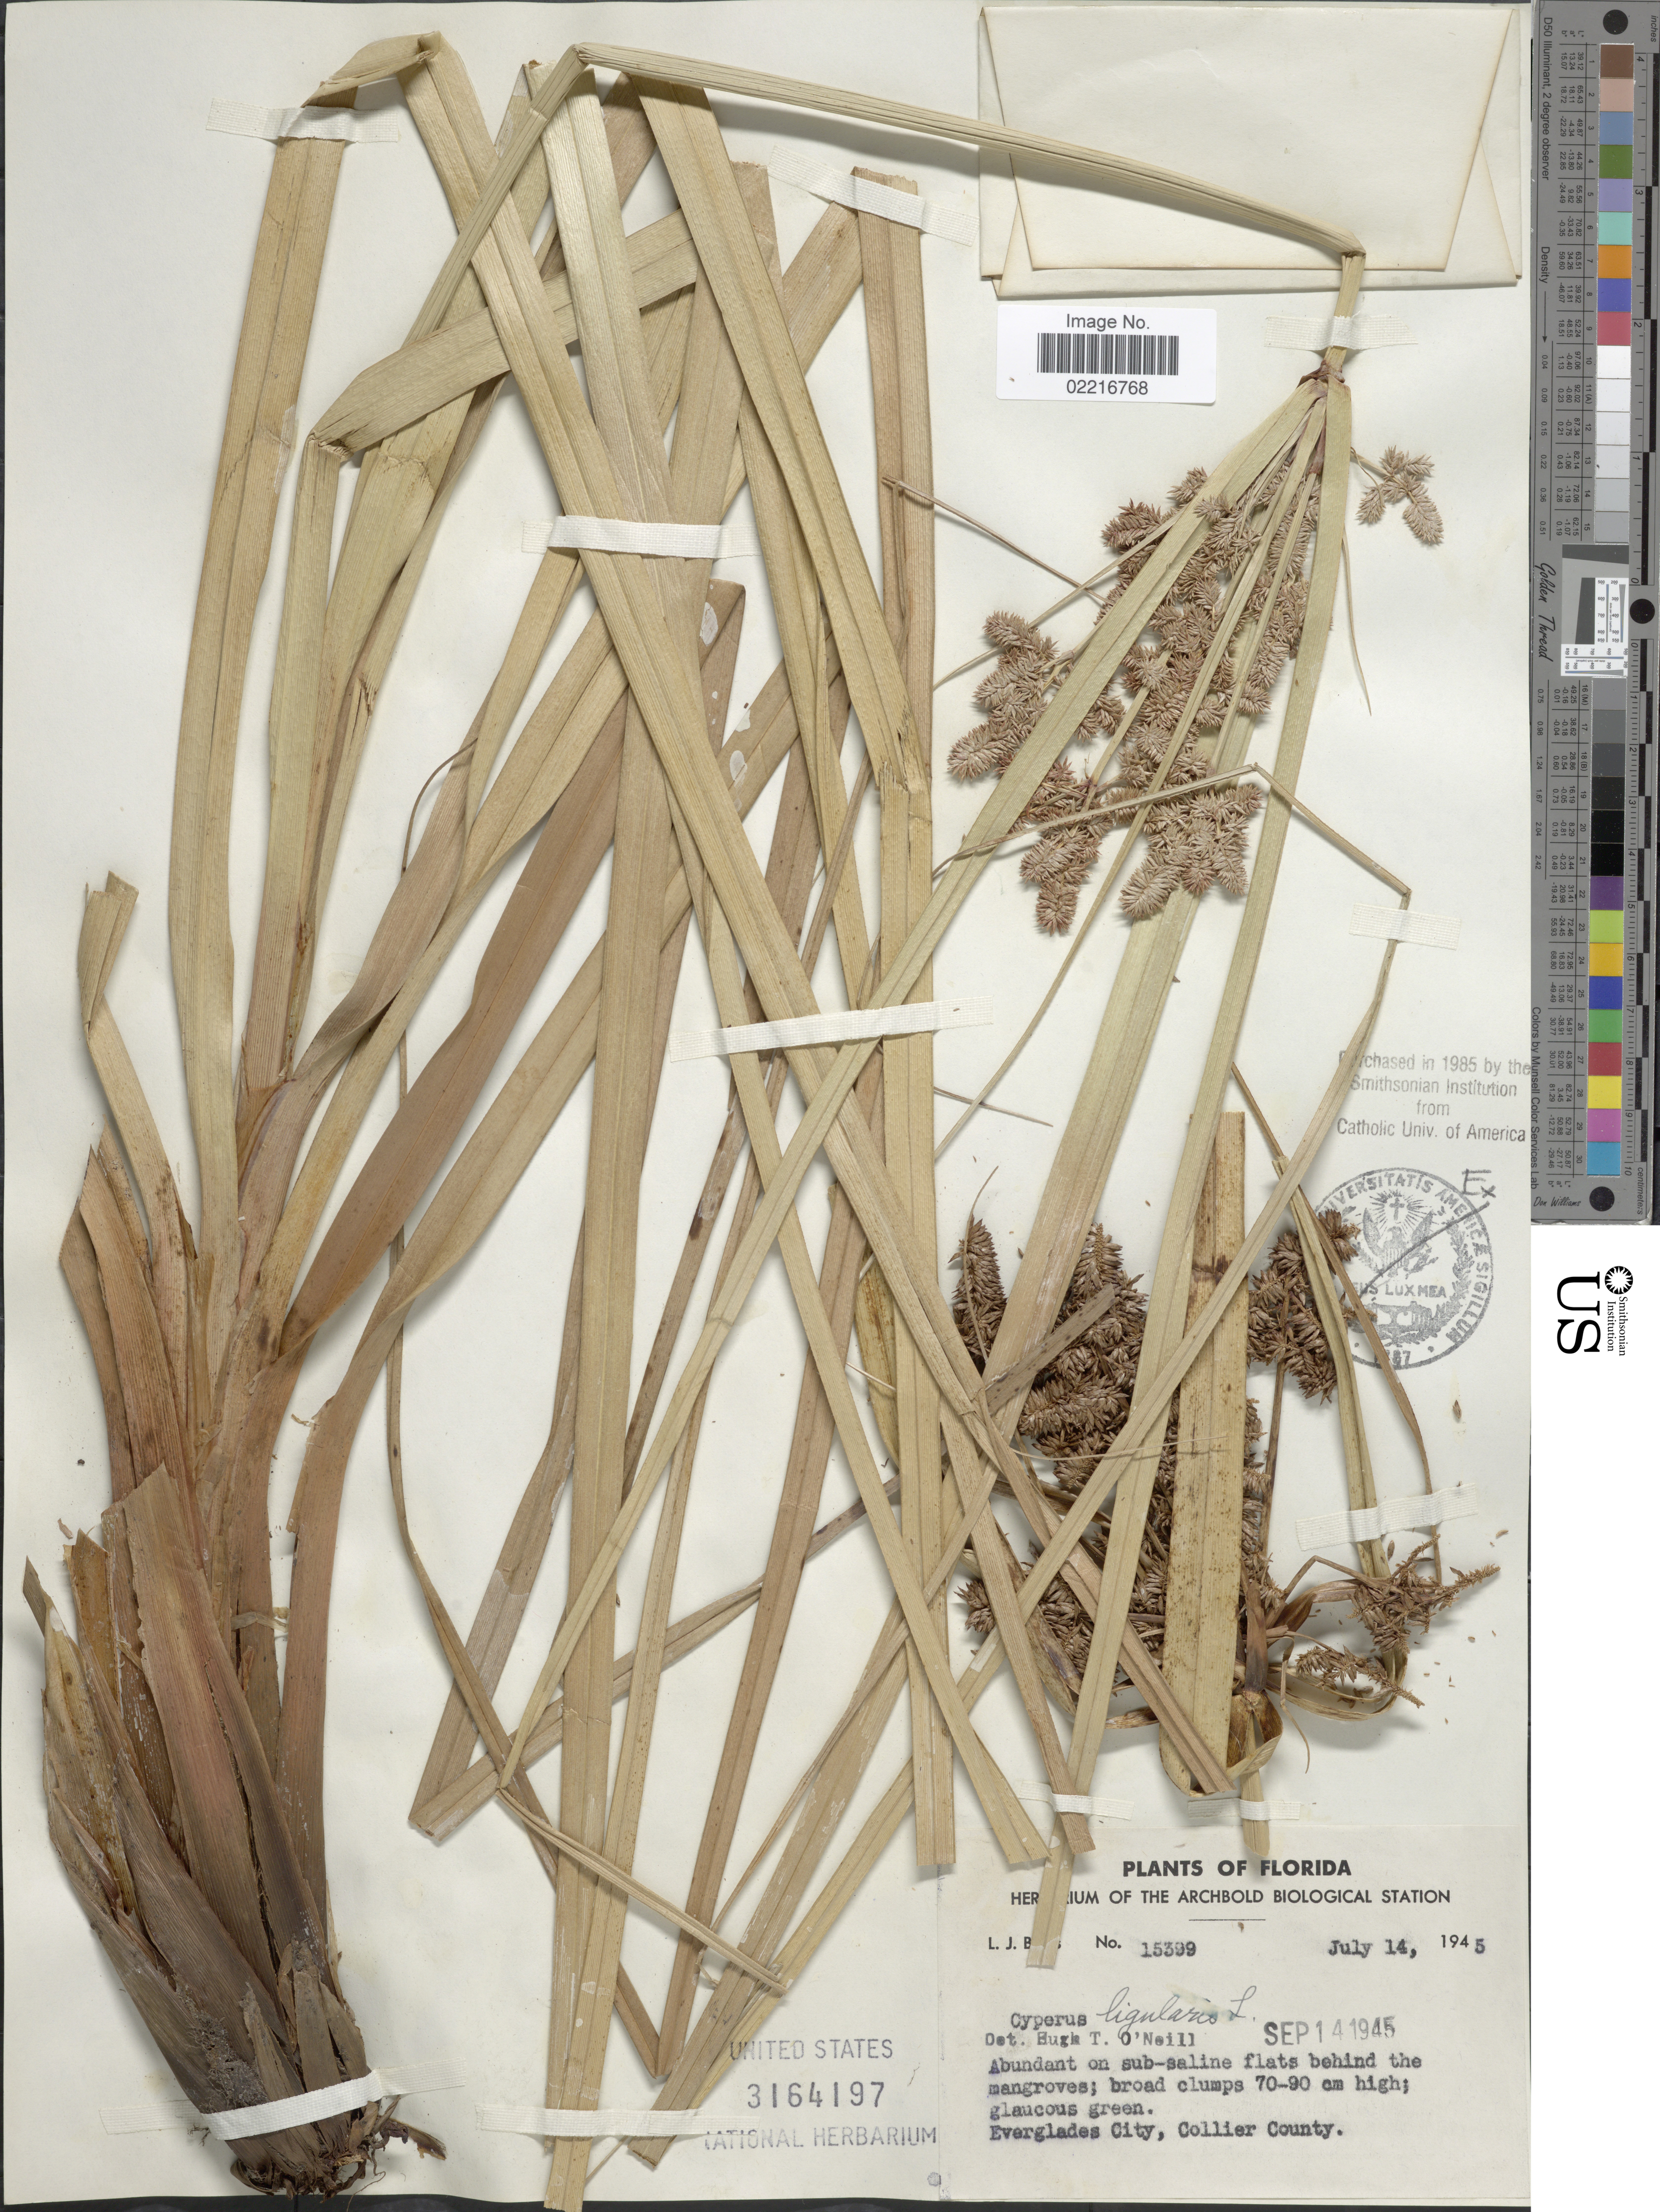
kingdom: Plantae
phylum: Tracheophyta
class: Liliopsida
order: Poales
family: Cyperaceae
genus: Cyperus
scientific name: Cyperus ligularis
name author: L.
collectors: L. J. Brass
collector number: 15399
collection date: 1945-07-14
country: United States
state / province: Florida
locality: Everglades City, Collier County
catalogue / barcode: US 3164197